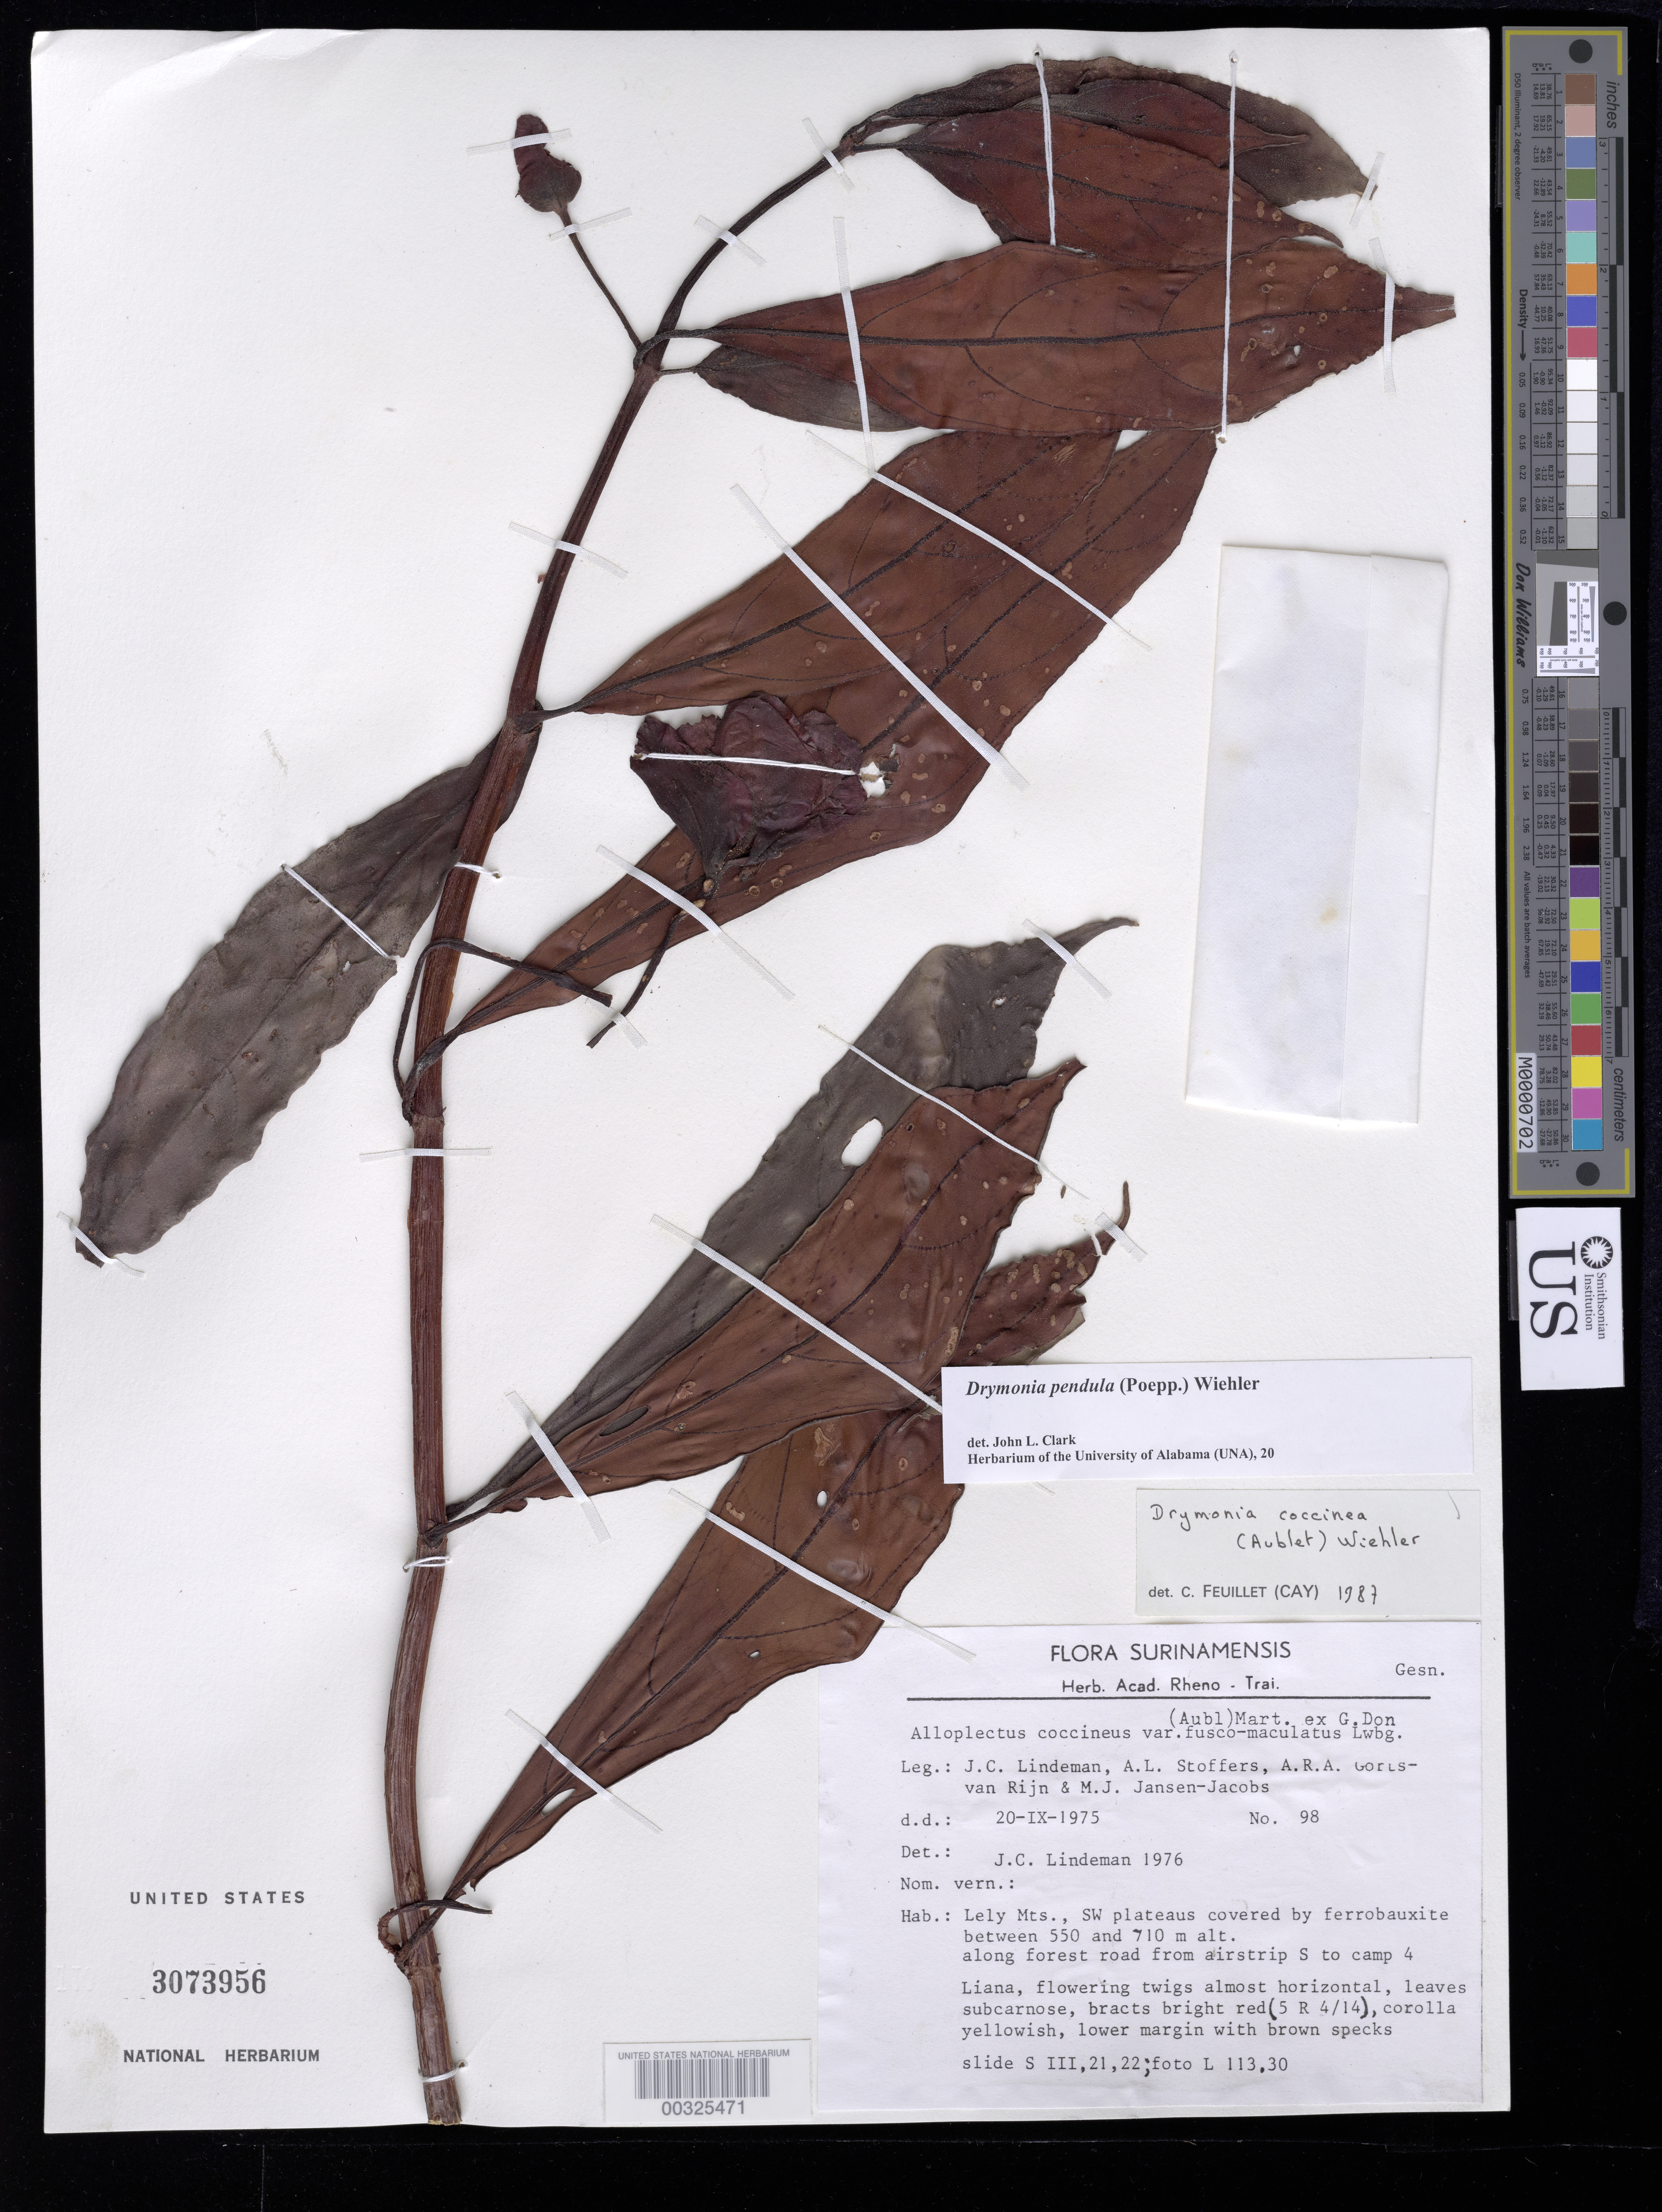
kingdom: Plantae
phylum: Tracheophyta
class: Magnoliopsida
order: Lamiales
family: Gesneriaceae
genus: Drymonia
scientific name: Drymonia coccinea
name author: (Aubl.) Wiehler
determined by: Skog, Laurence E.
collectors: J. C. Lindeman, A. Stoffers, A. .R. A. Görts-van Rijn & M. J. Jansen-Jacobs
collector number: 98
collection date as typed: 20 Sep 1975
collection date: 1975-09-20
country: Suriname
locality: Lely Mts, SW plateaus, along forest road from airstrip S to camp 4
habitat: Plateaus covered by ferrobauxite, along forest road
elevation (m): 550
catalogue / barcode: US 3073956